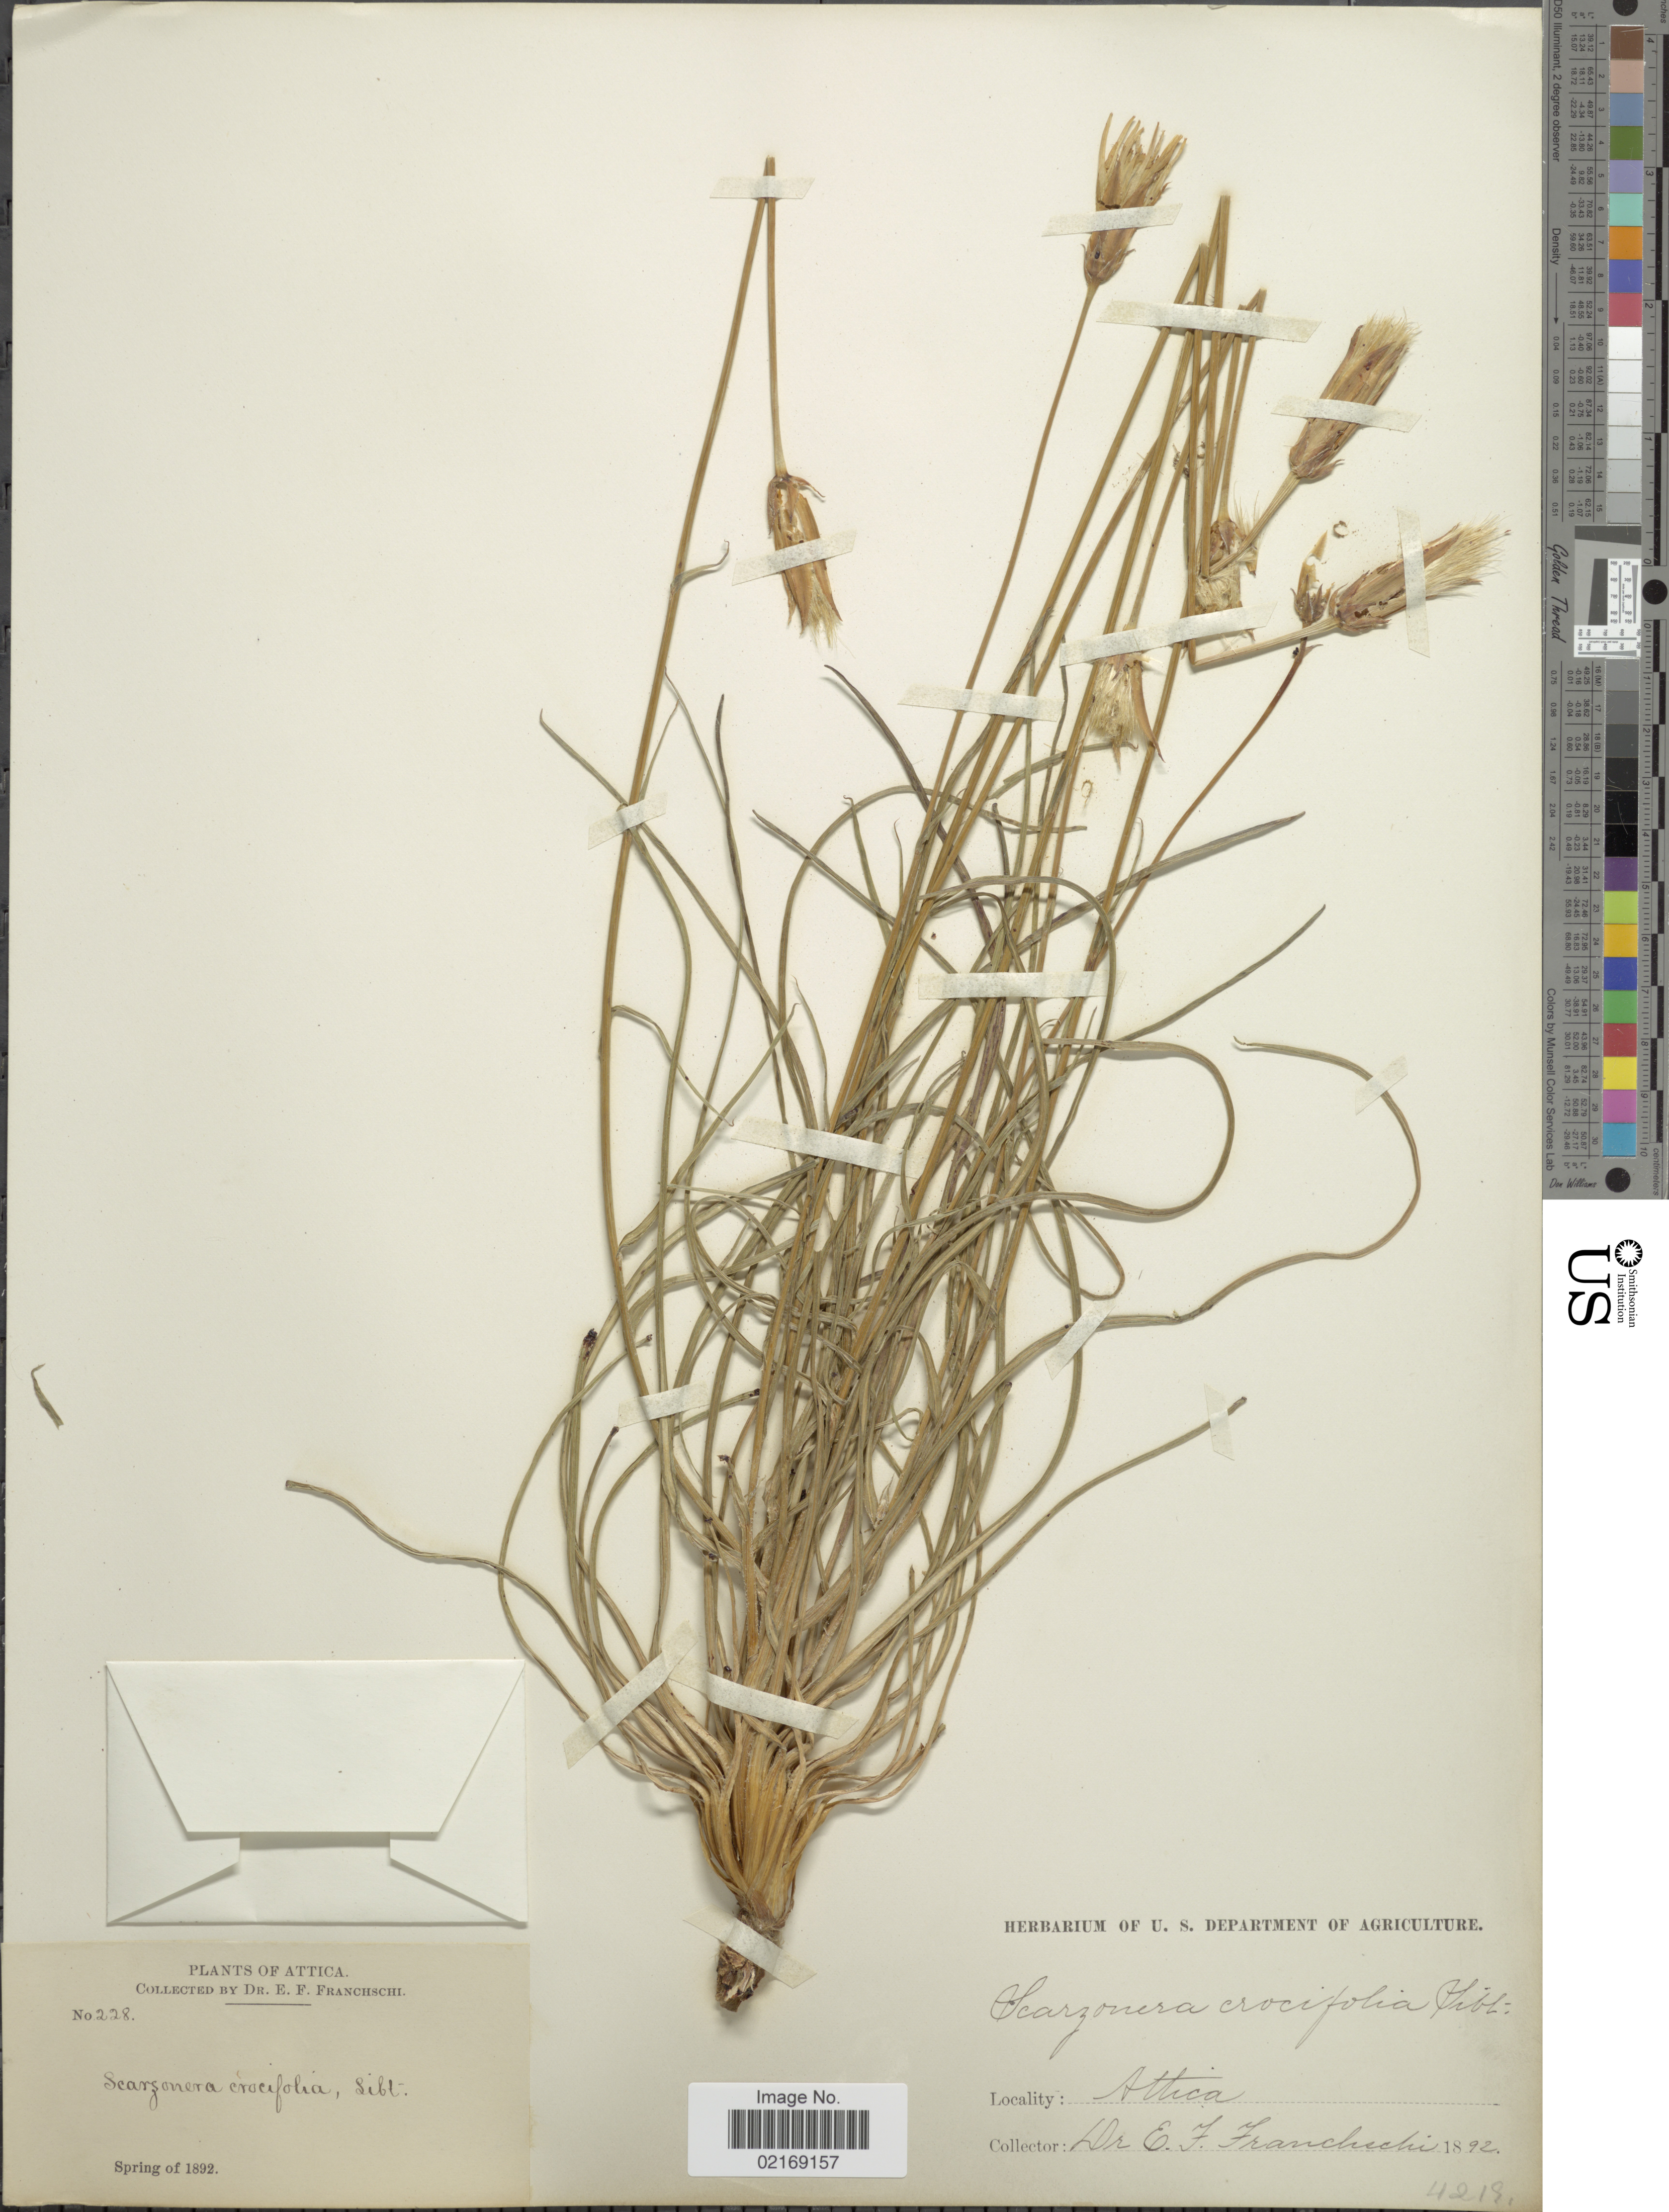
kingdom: Plantae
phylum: Tracheophyta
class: Magnoliopsida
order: Asterales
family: Asteraceae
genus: Scorzonera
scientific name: Scorzonera crocifolia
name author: Sm.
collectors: E. Franchschi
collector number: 228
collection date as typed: Spring of 1892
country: Greece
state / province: Attica